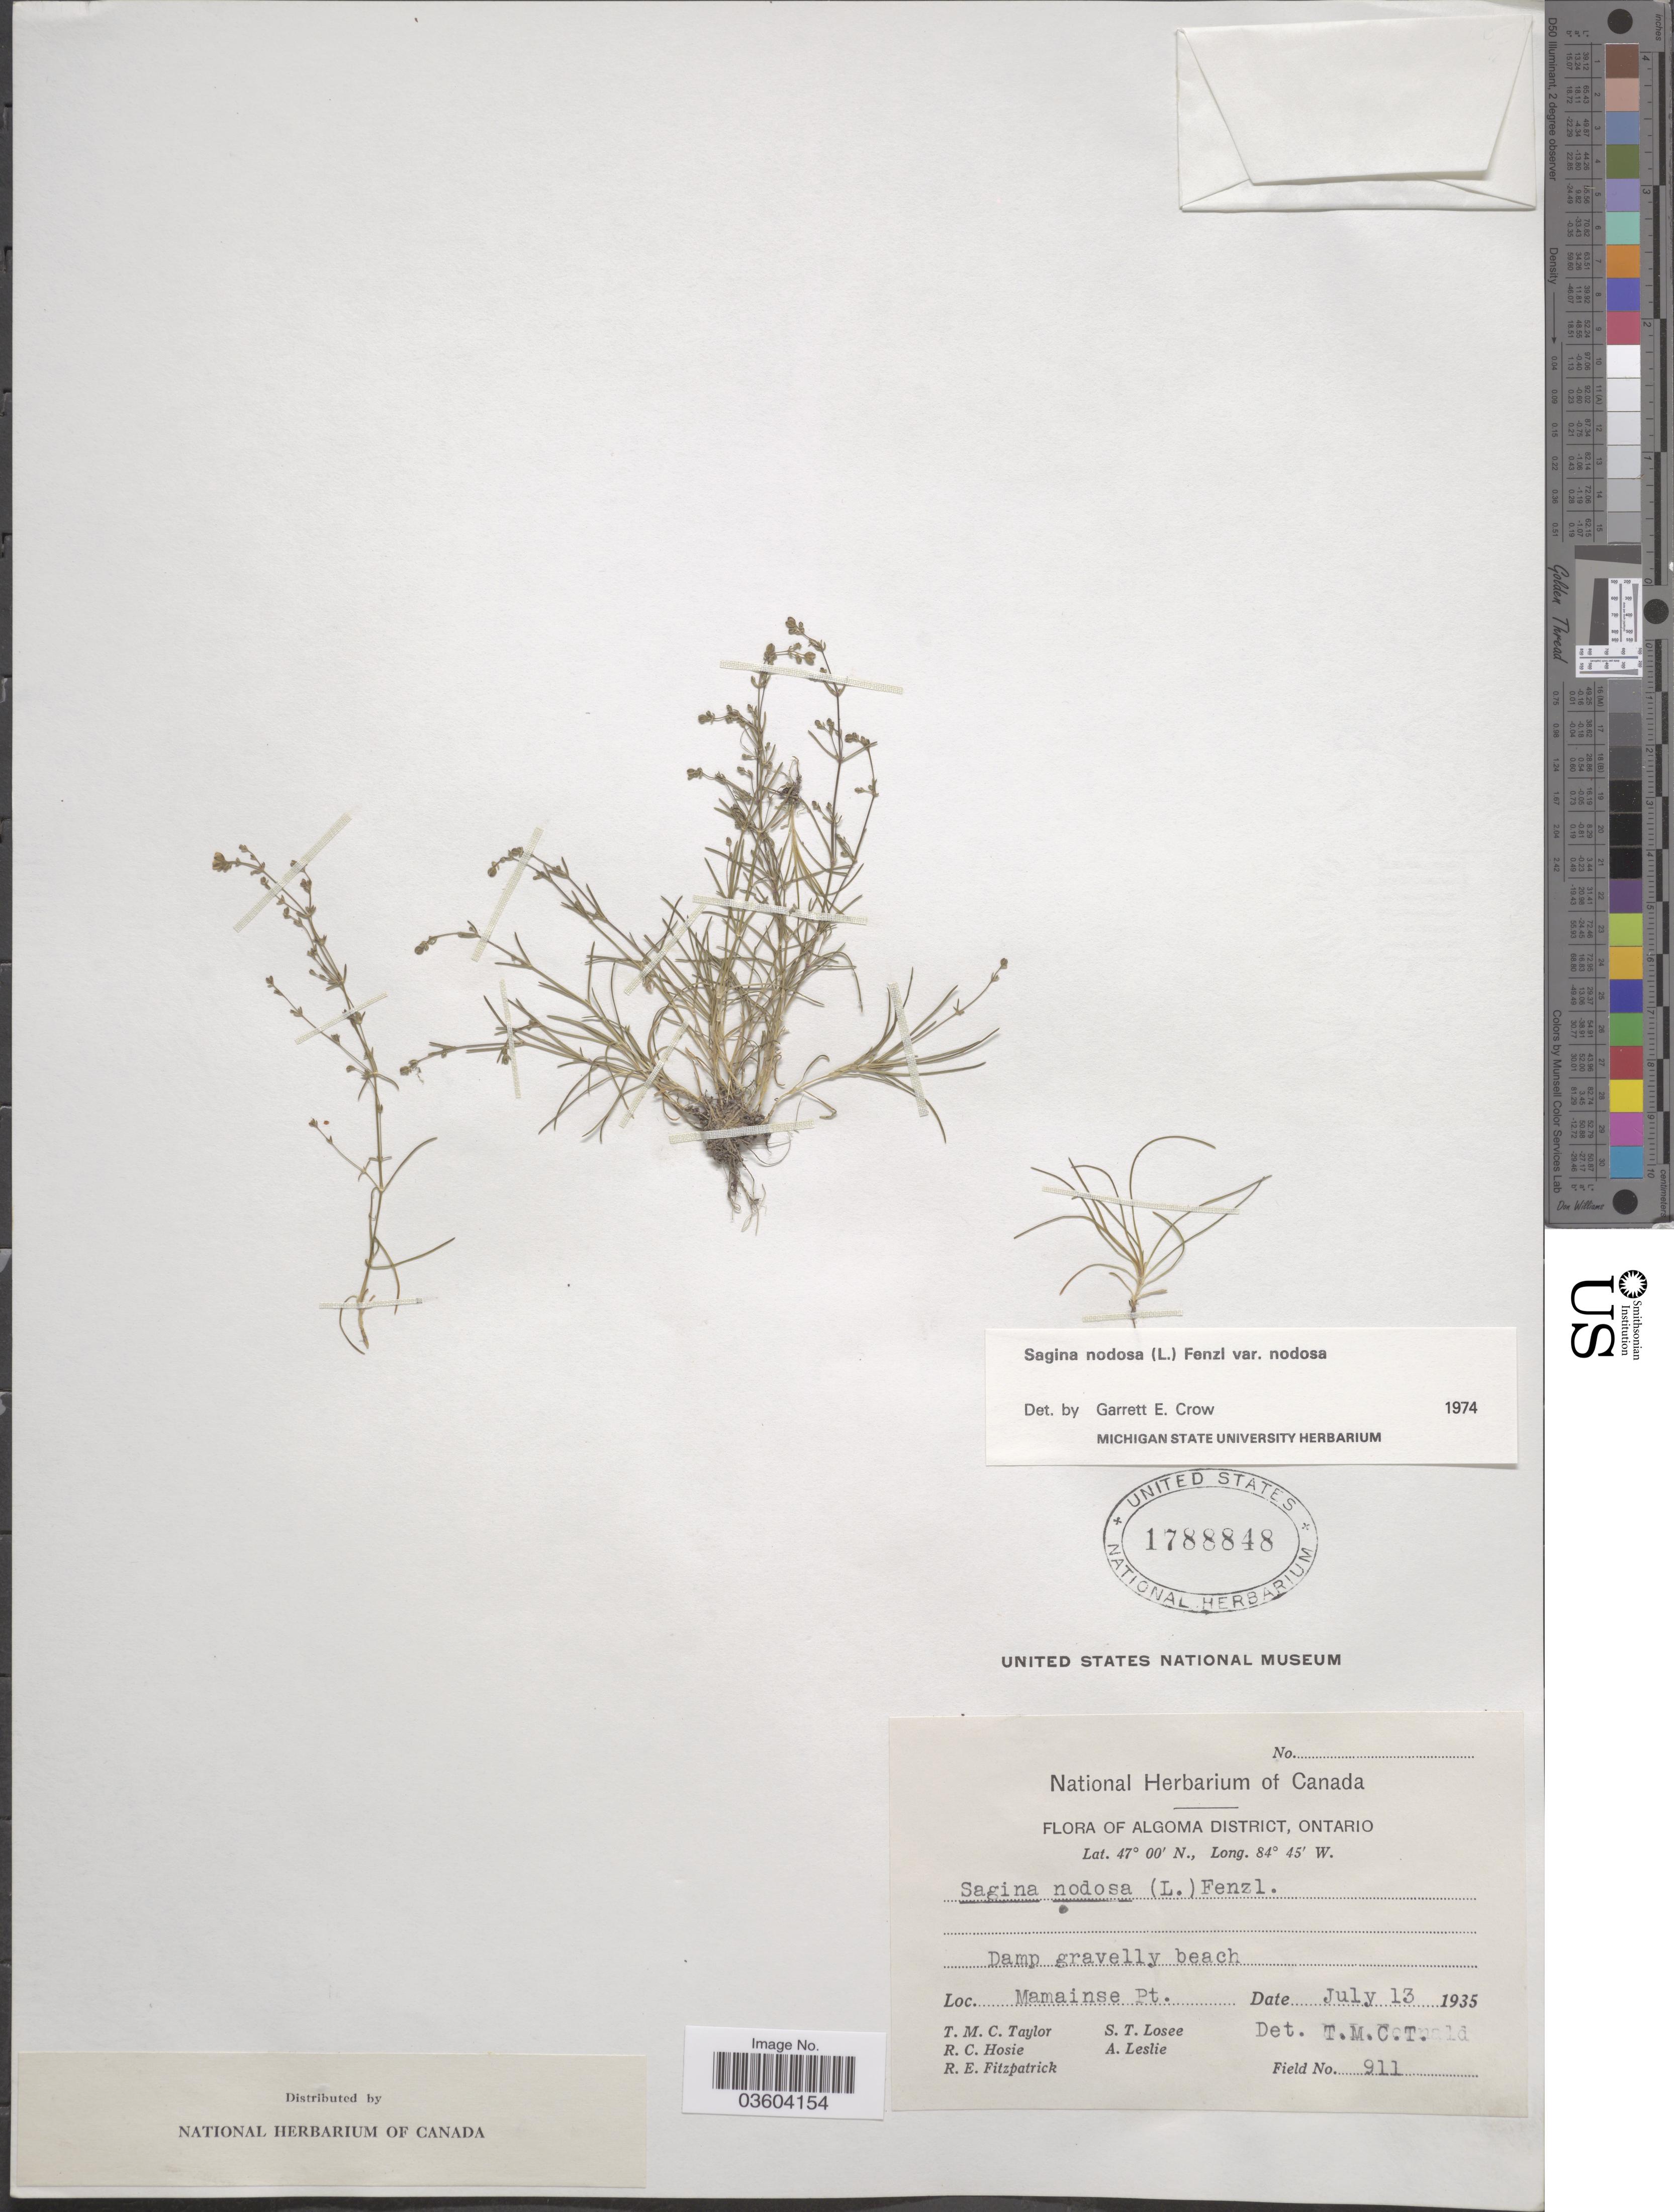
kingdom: Plantae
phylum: Tracheophyta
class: Magnoliopsida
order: Caryophyllales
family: Caryophyllaceae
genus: Sagina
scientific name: Sagina nodosa var. nodosa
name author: (L.) Fenzl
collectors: T. M. C. Taylor, R. Hosie, R. Fitzpatrick, S. Losee & A. Leslie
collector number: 911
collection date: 1935-07-13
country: Canada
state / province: Ontario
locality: Algoma District, Mamainse Pt.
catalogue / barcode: US 1788848